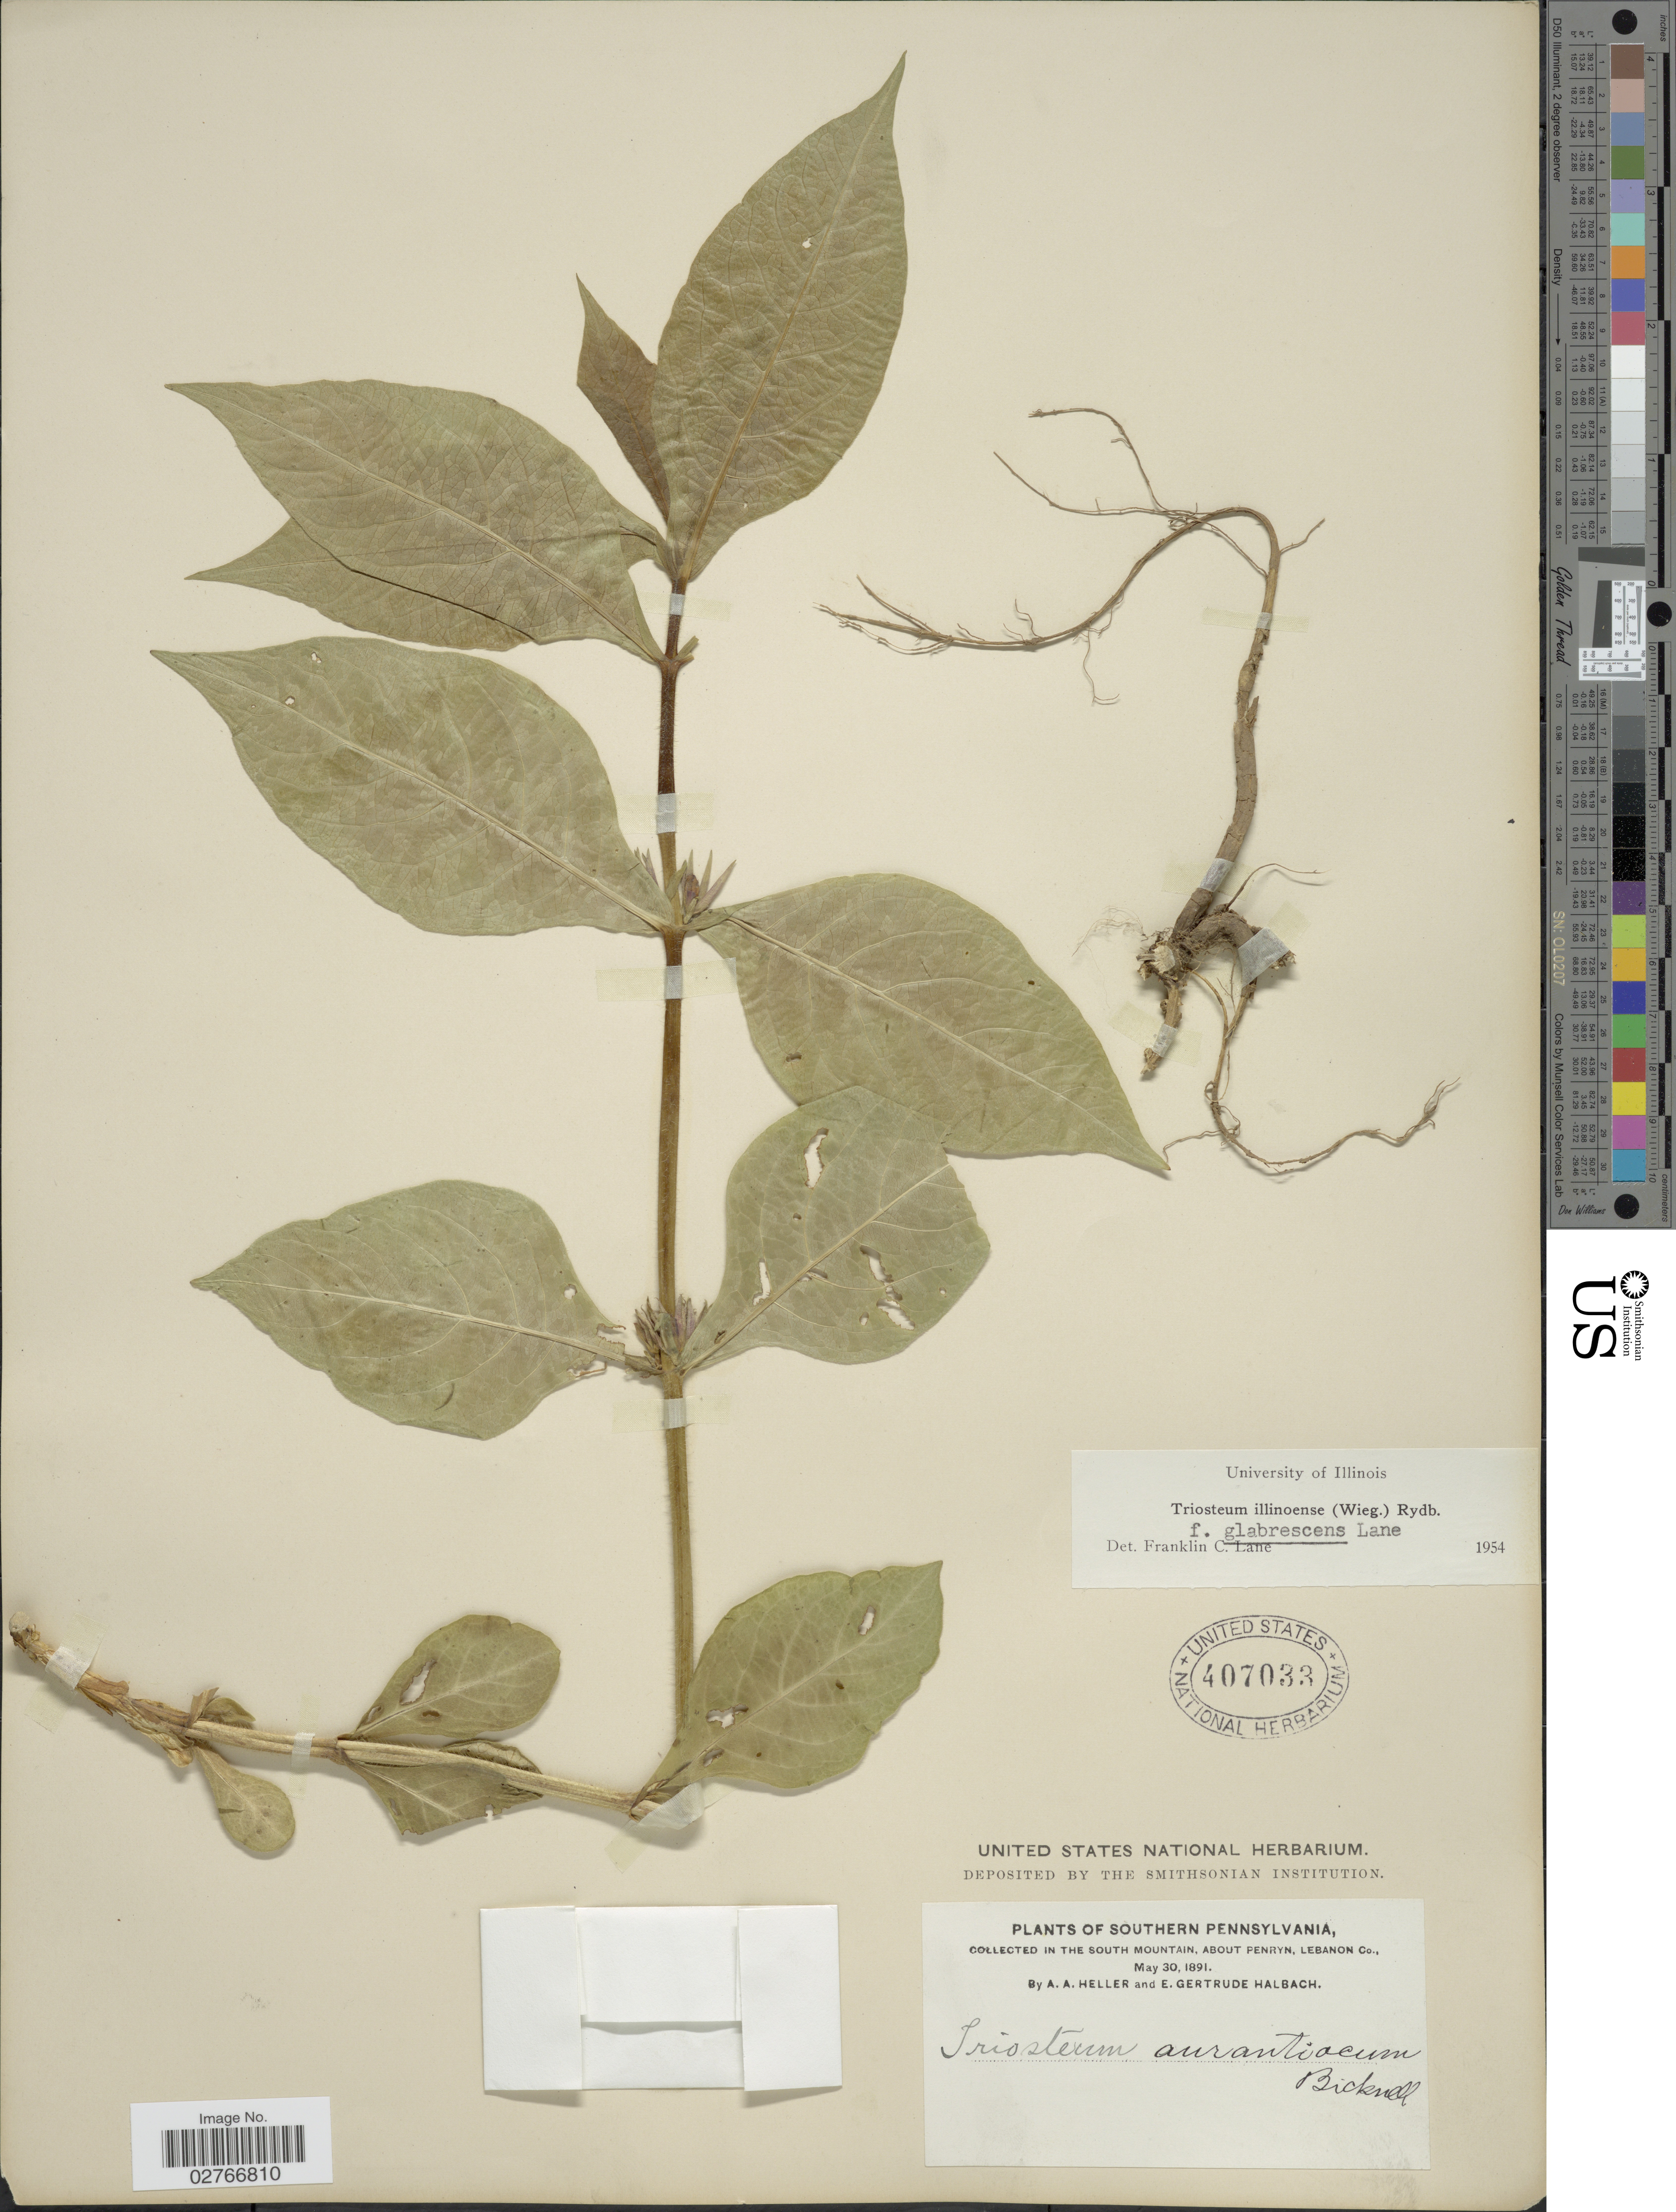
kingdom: Plantae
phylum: Tracheophyta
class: Magnoliopsida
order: Dipsacales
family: Caprifoliaceae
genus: Triosteum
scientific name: Triosteum illinoense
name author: (Wiegand) Rydb.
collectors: A. A. Heller & E. G. Halbach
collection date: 1891-05-30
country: United States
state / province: Pennsylvania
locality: Southern Pennsylvania. South Mountain, about Penryn, Lebanon Co.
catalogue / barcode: US 407033